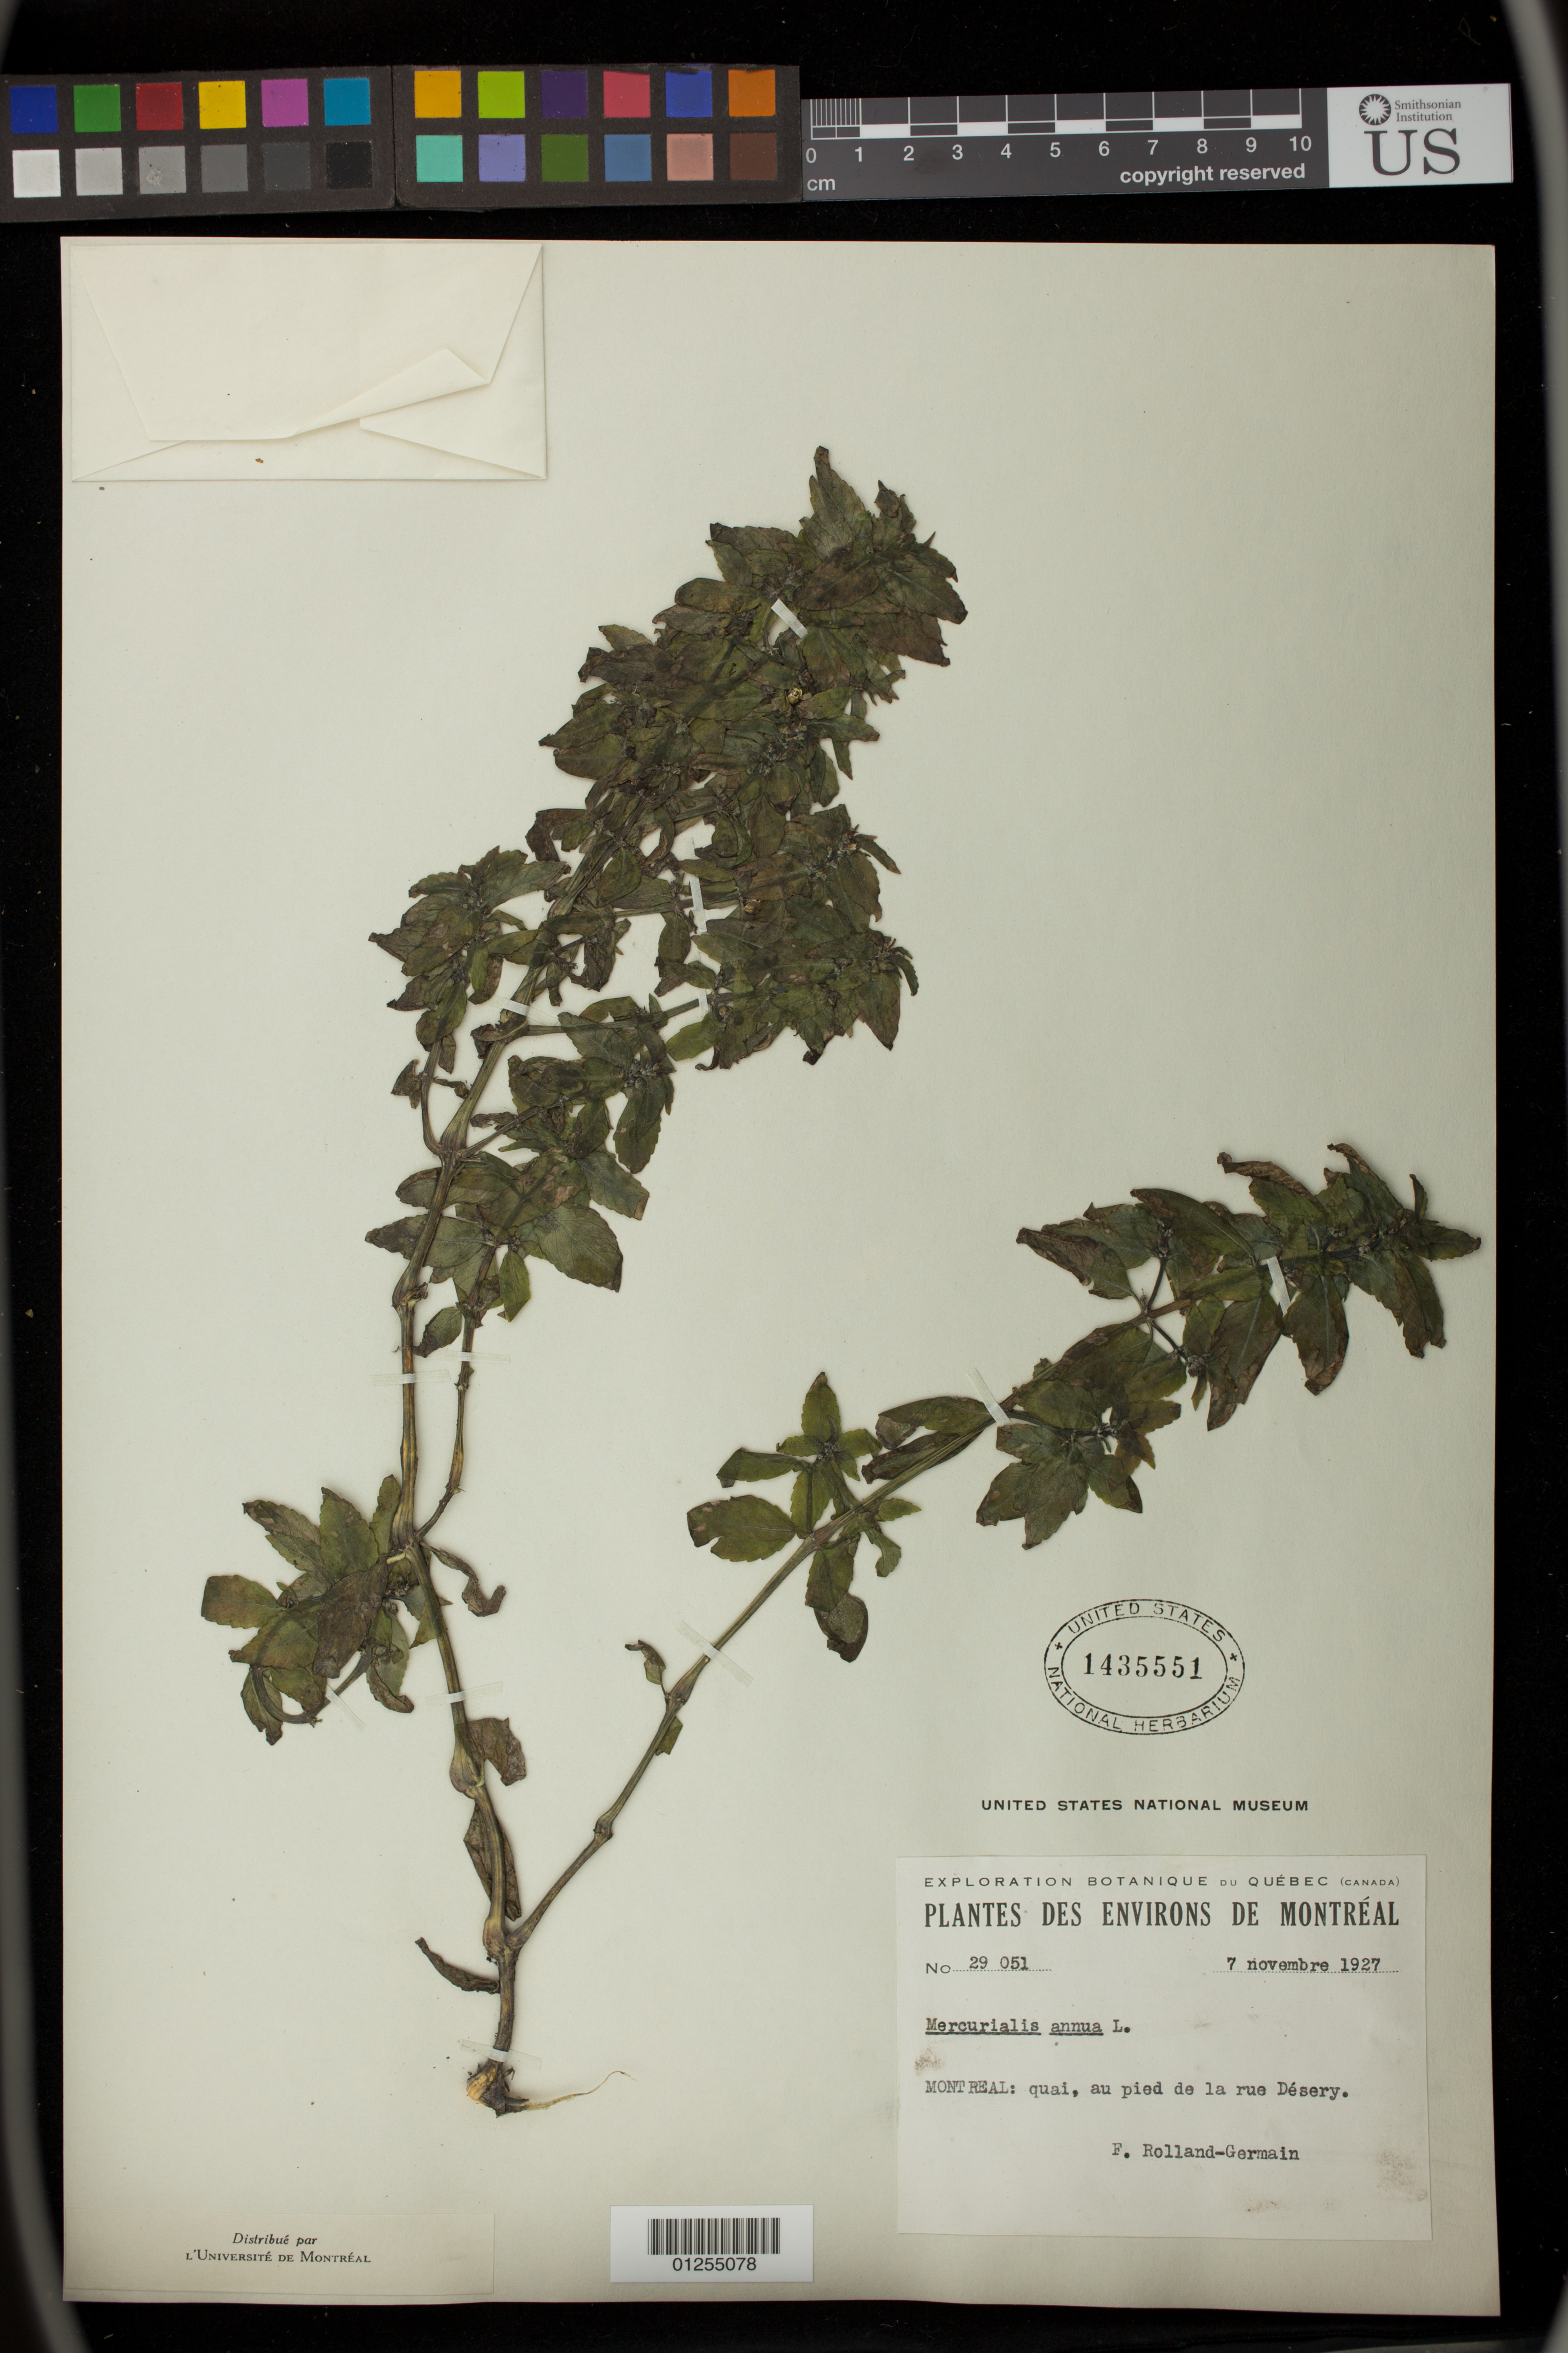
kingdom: Plantae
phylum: Tracheophyta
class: Magnoliopsida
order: Malpighiales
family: Euphorbiaceae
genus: Mercurialis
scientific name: Mercurialis annua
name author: L.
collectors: Rolland-Germain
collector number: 29051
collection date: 1927-11-07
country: Canada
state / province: Quebec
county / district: Montreal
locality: quai, au pied de la rue Desery.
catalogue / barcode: US 1435551